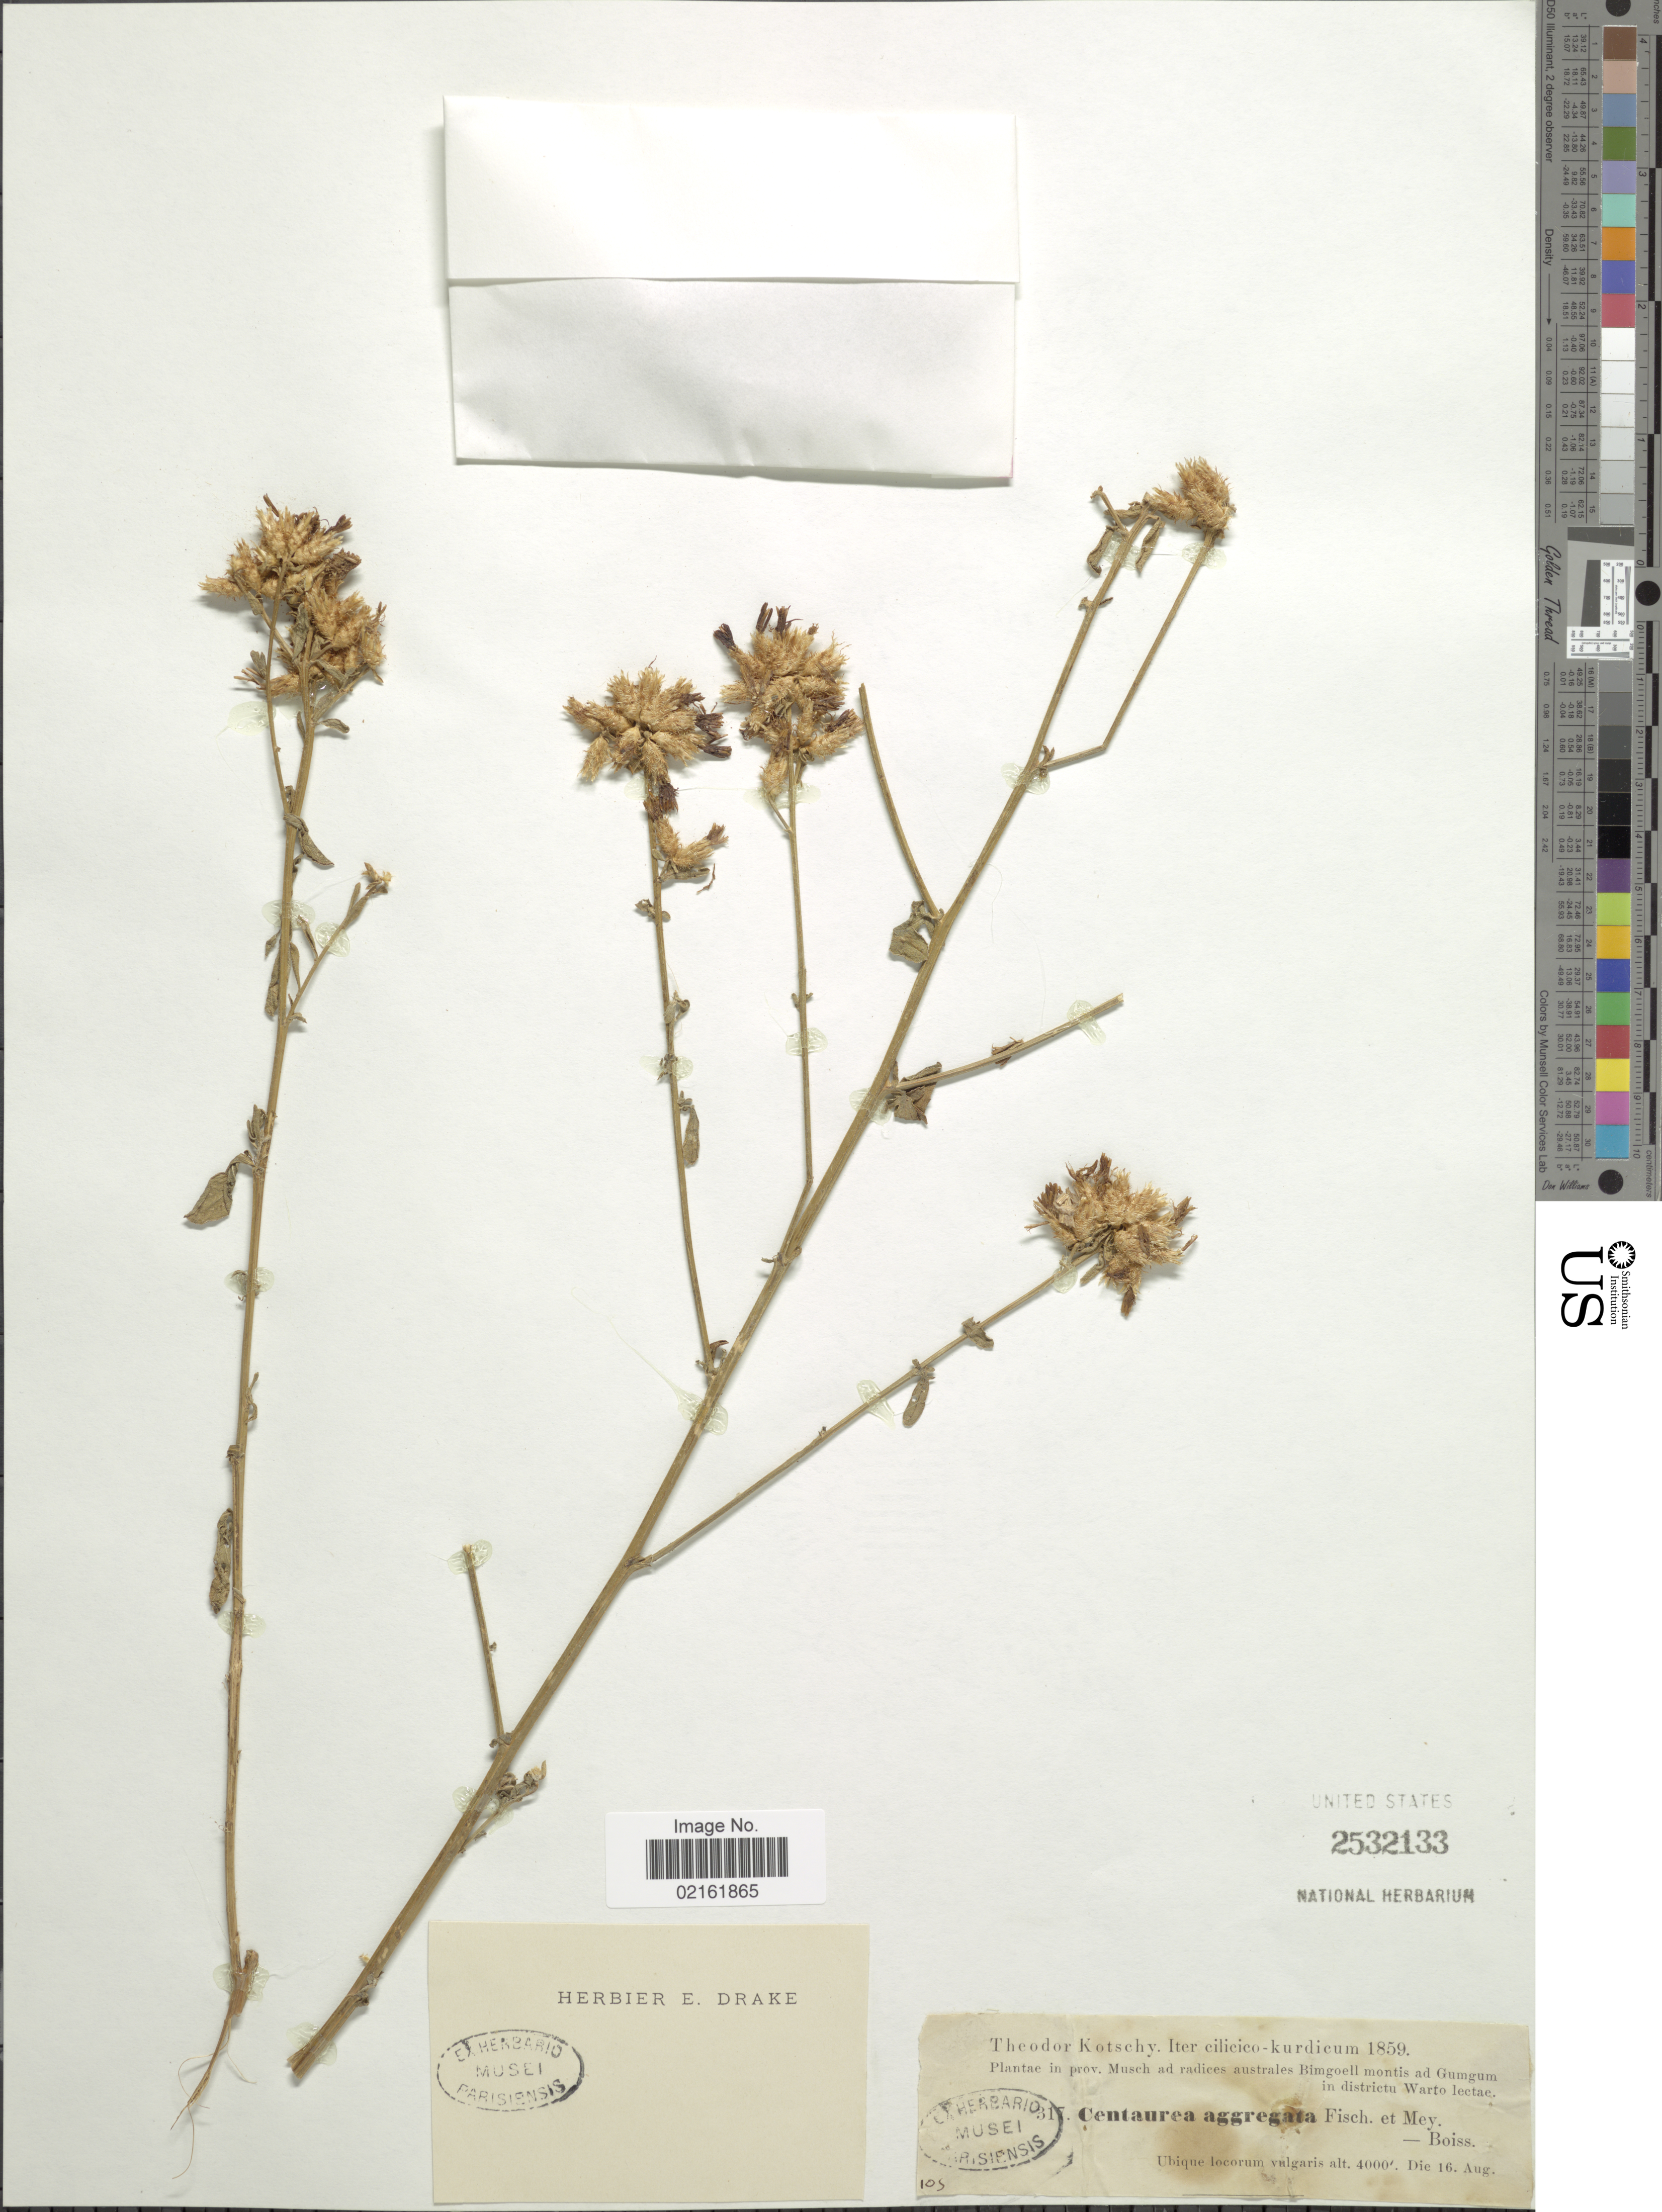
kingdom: Plantae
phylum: Tracheophyta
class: Magnoliopsida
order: Asterales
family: Asteraceae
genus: Centaurea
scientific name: Centaurea aggregata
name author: Fisch. & C.A. Mey.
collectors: K. G. Kotschy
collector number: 105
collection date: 1859-08-16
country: Turkey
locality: Prov. Musch ad radices australes Bimgoell montis ad Gumgum in districtu Warto lectae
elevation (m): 1219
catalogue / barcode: US 2532133